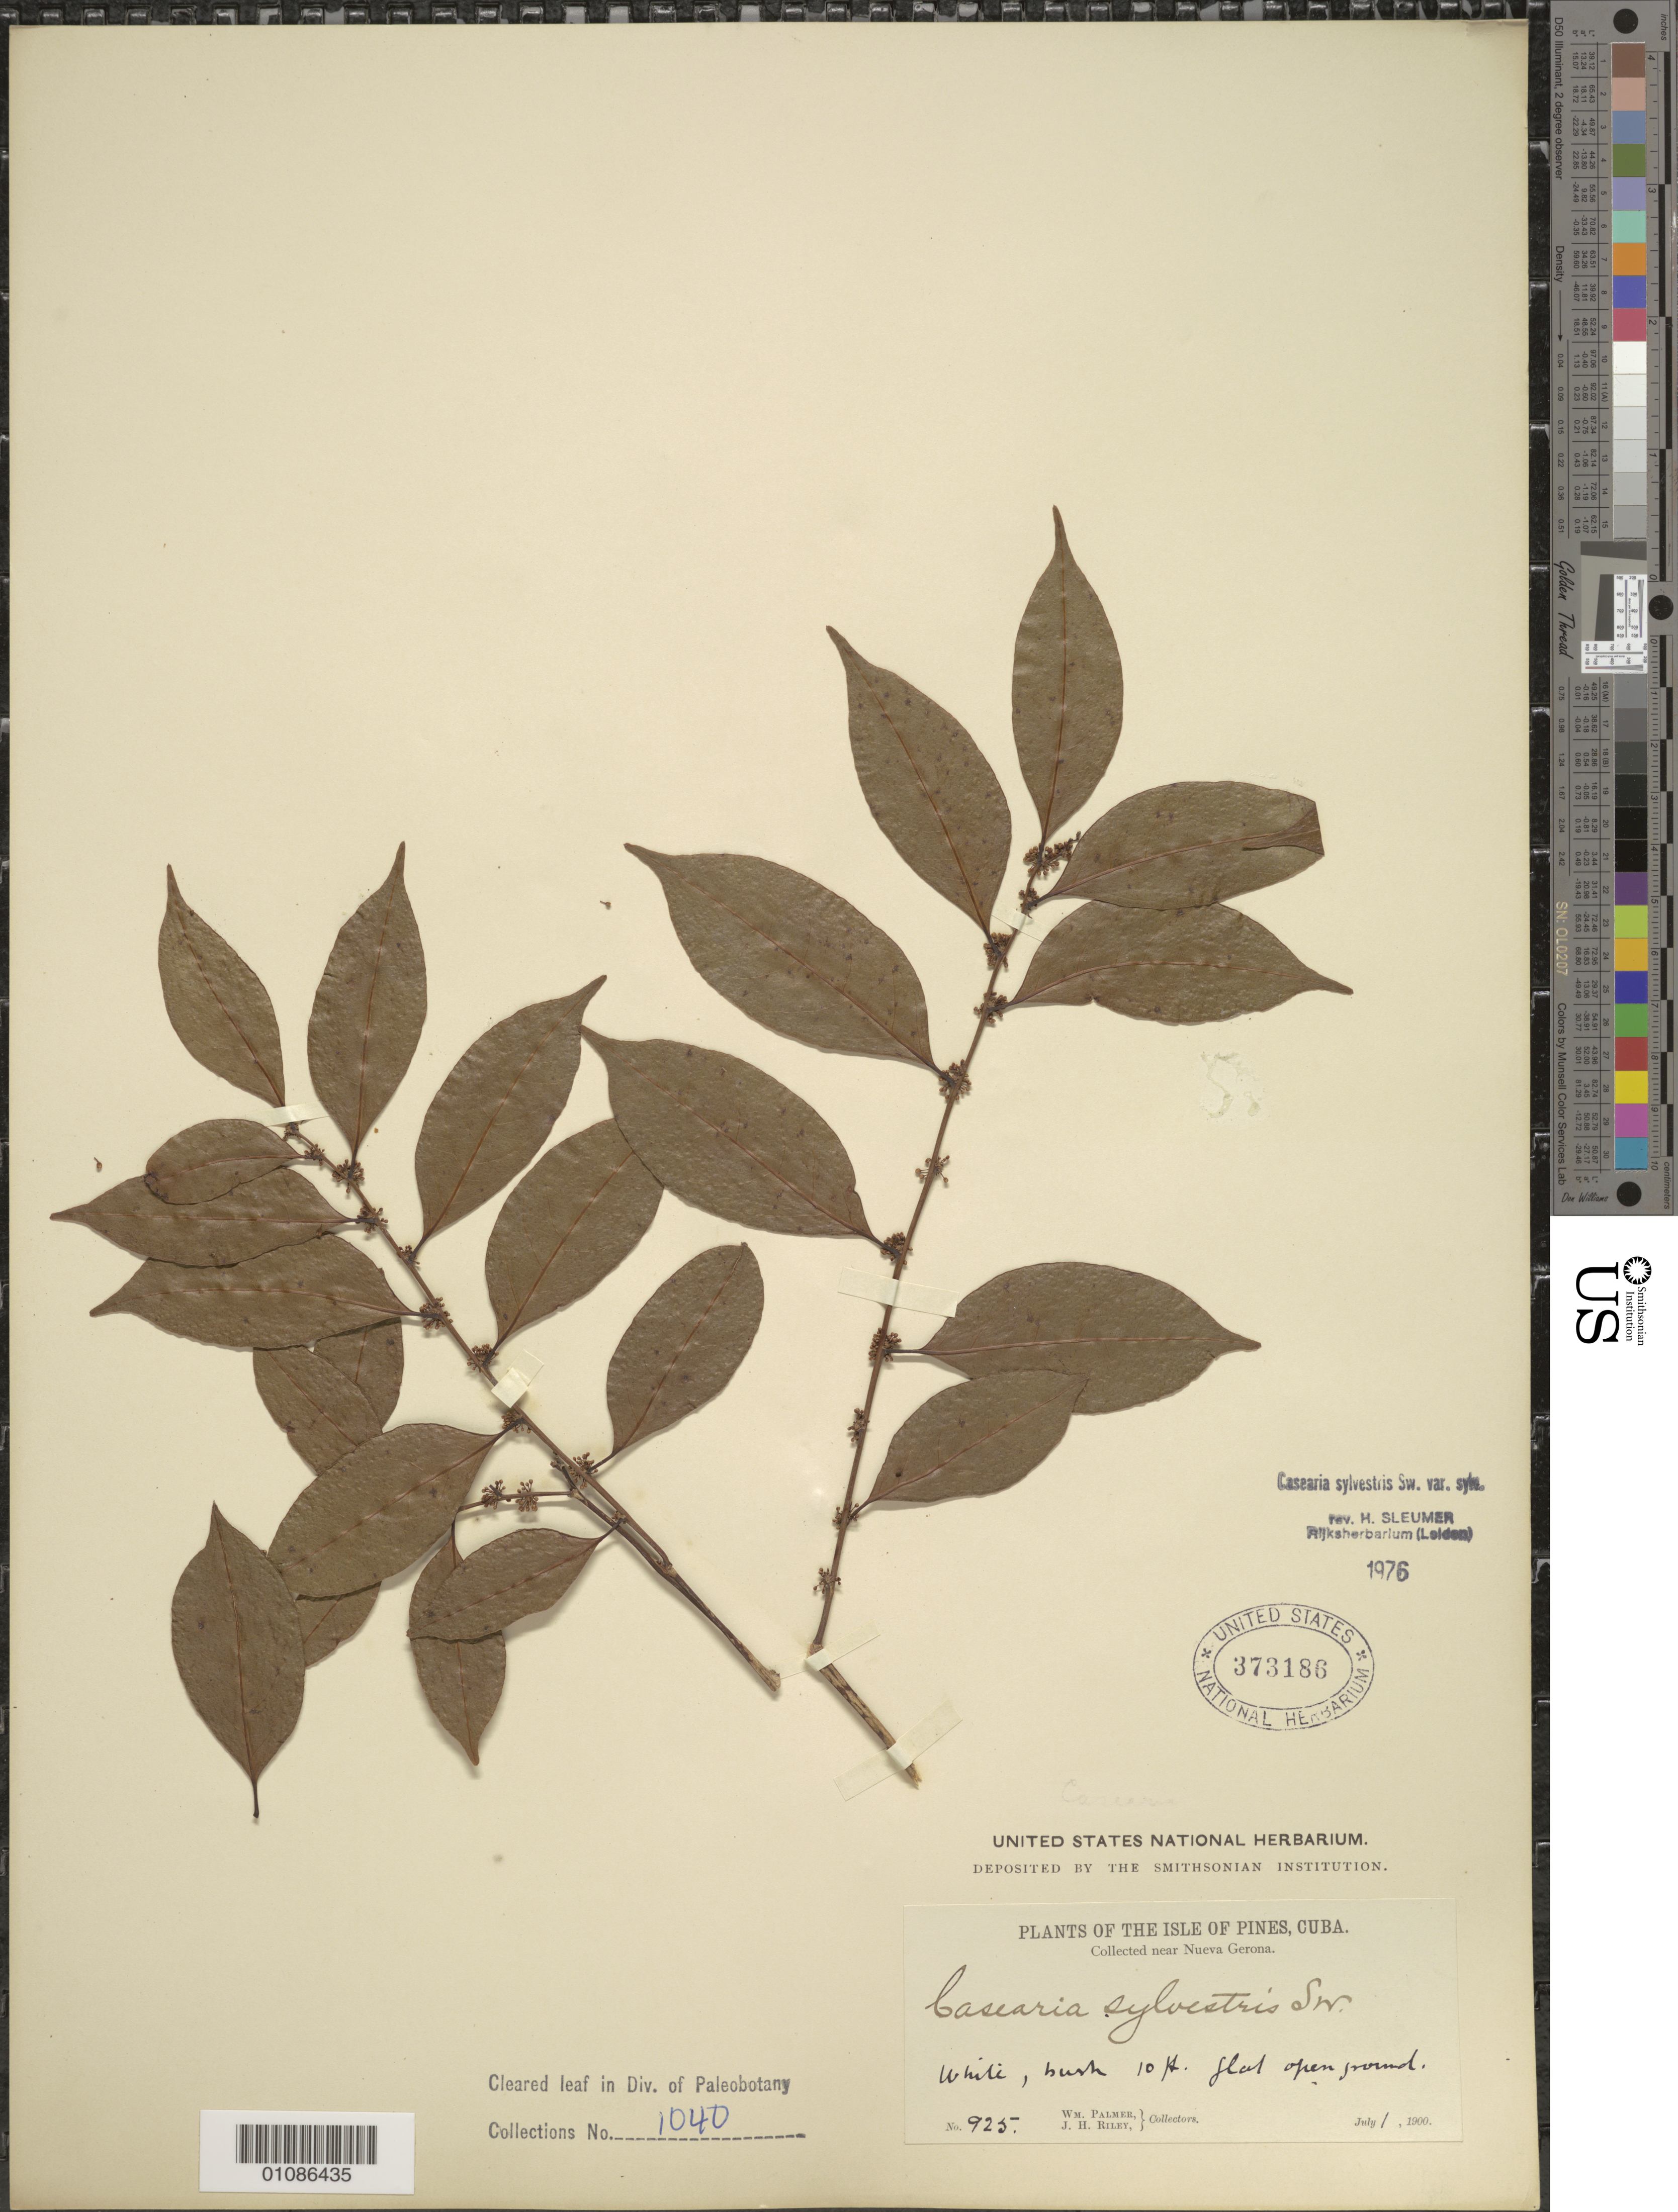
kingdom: Plantae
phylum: Tracheophyta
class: Magnoliopsida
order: Malpighiales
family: Salicaceae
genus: Casearia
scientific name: Casearia sylvestris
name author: Sw.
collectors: W. Palmer & J. H. Riley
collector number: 925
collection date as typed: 01 Jul 1900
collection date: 1900-07-01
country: Cuba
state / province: Isla de La Juventud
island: Isla de la Juventud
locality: Isle of Pines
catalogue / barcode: US 373186